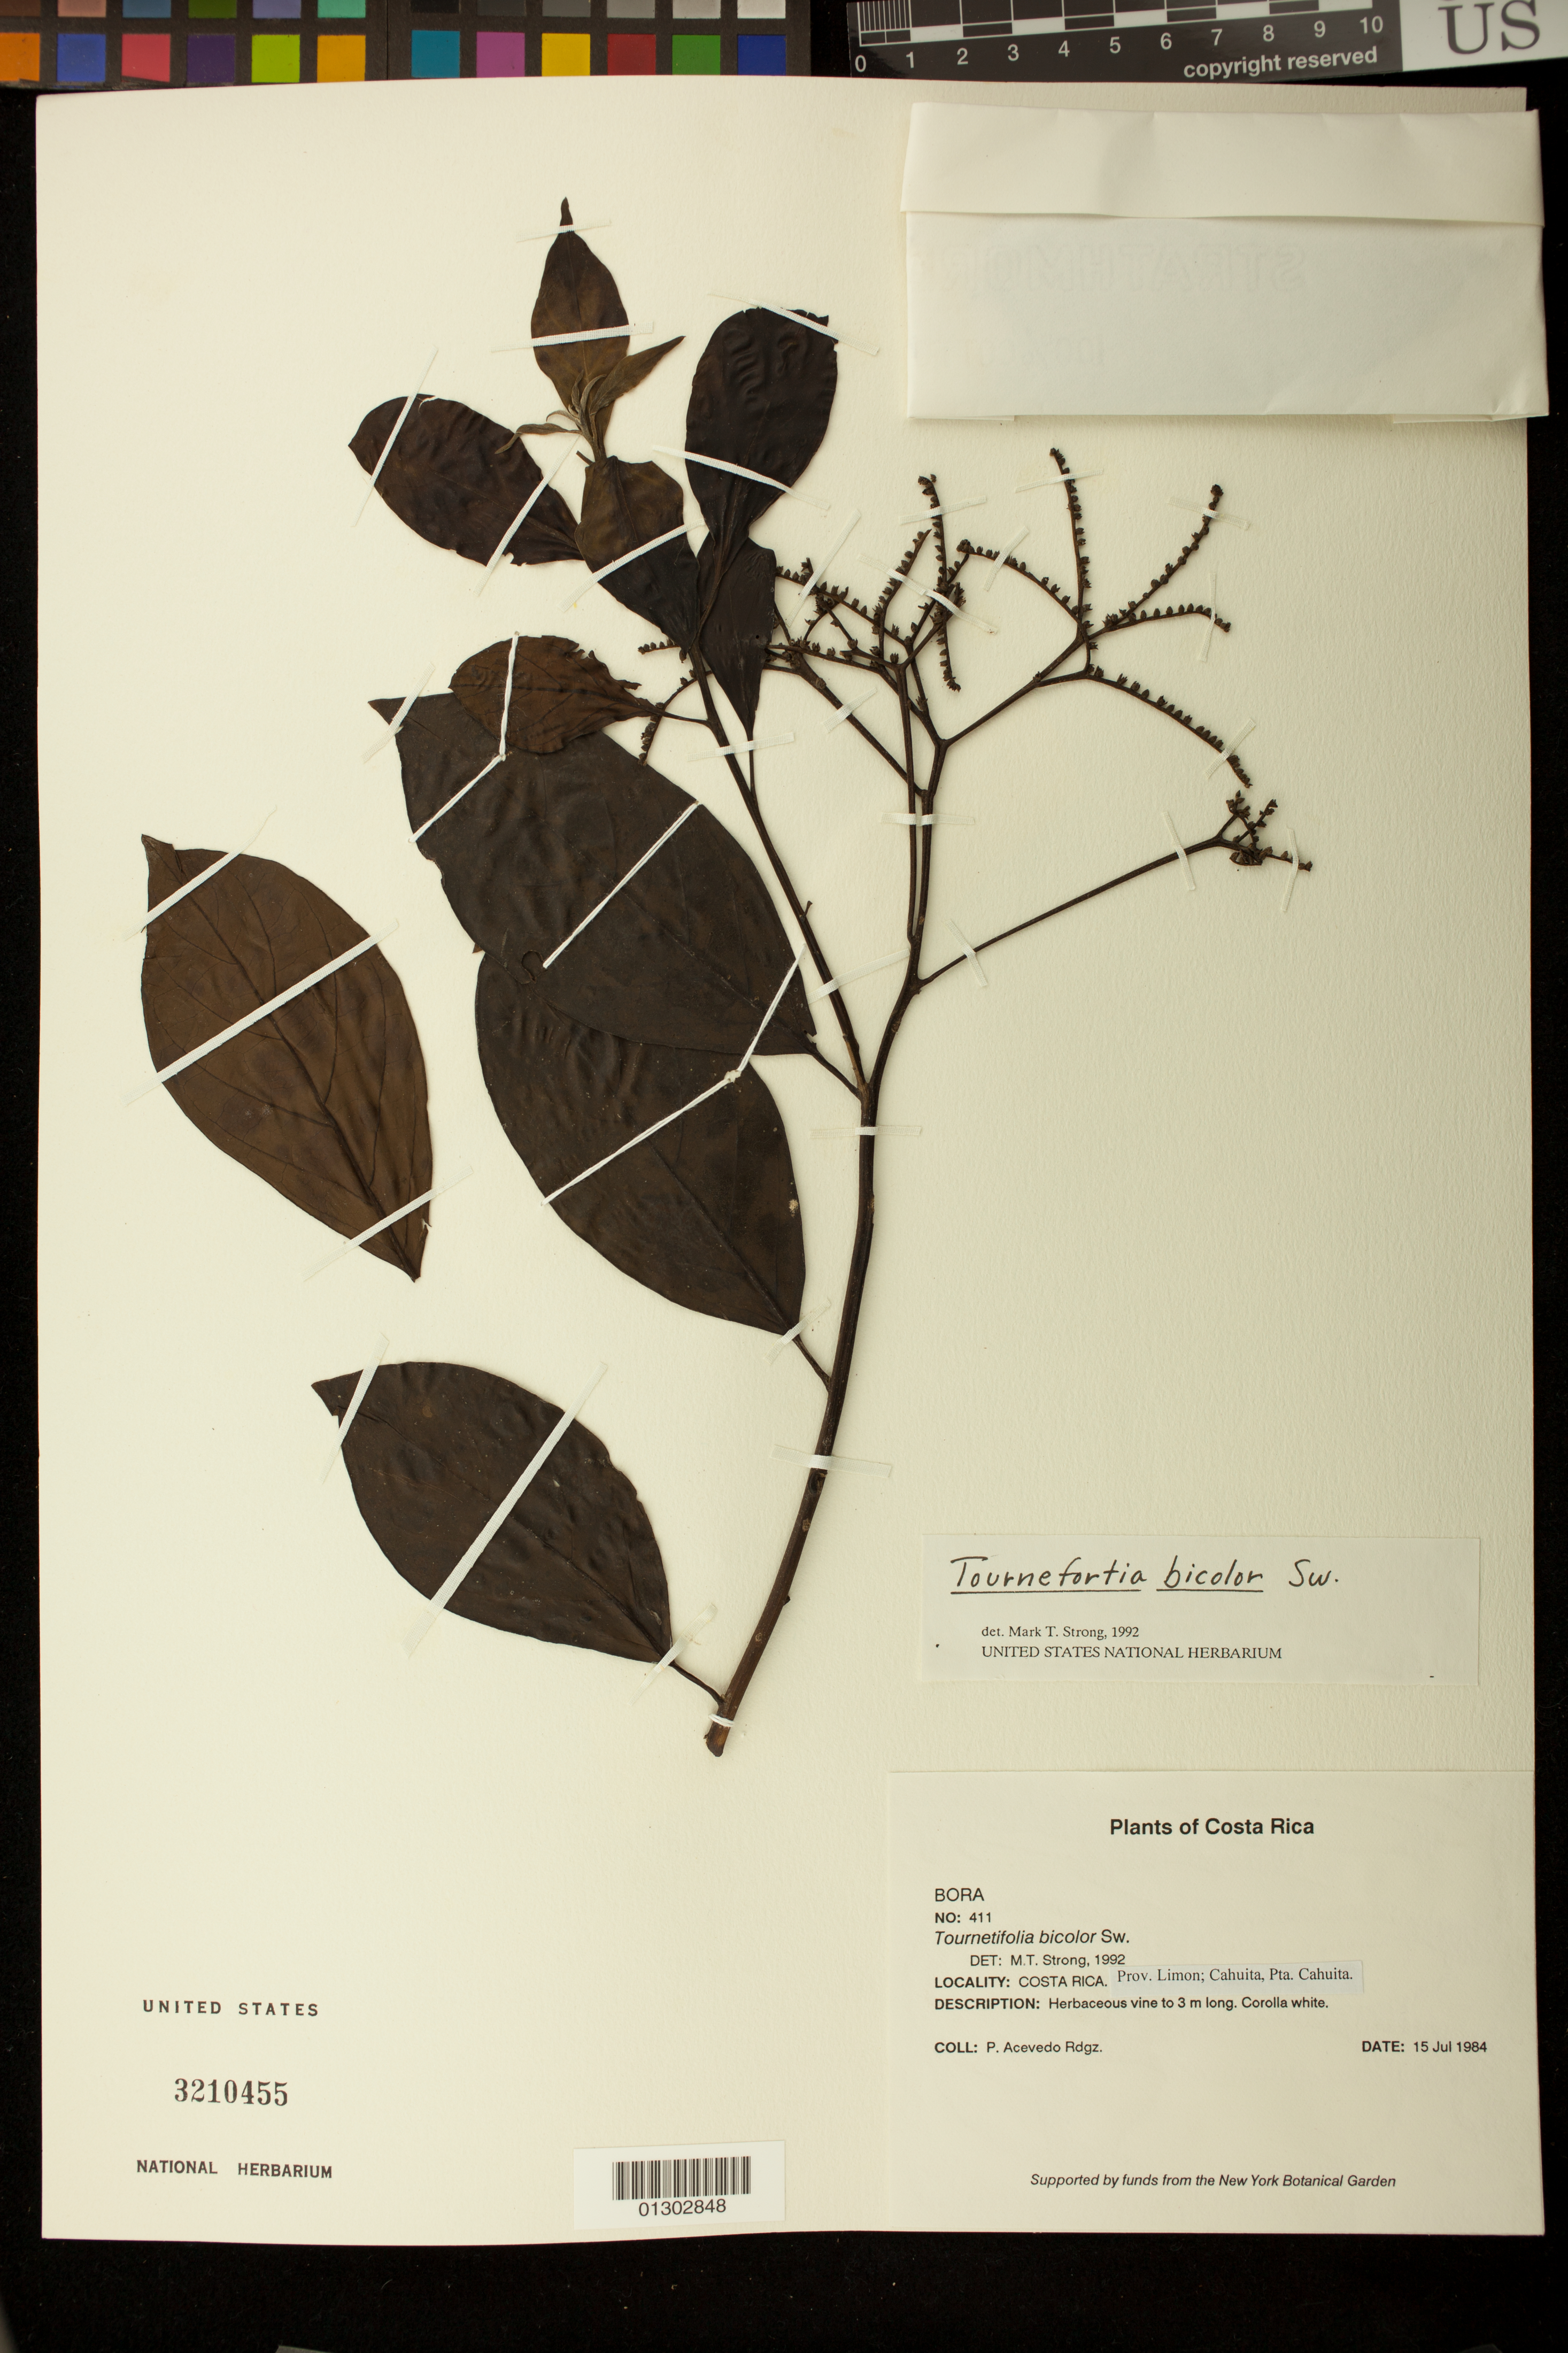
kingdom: Plantae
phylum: Tracheophyta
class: Magnoliopsida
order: Boraginales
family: Heliotropiaceae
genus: Tournefortia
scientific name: Tournefortia bicolor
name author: Sw.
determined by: Strong, M. T., (US), Smithsonian Institution - National Museum of Natural History (UNITED STATES)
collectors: P. Acevedo-Rodr.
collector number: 411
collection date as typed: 15 Jul 1984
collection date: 1984-07-15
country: Costa Rica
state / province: Limon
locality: Prov. Limon; Cahuita, Pta. Cahuita.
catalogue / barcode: US 3210455